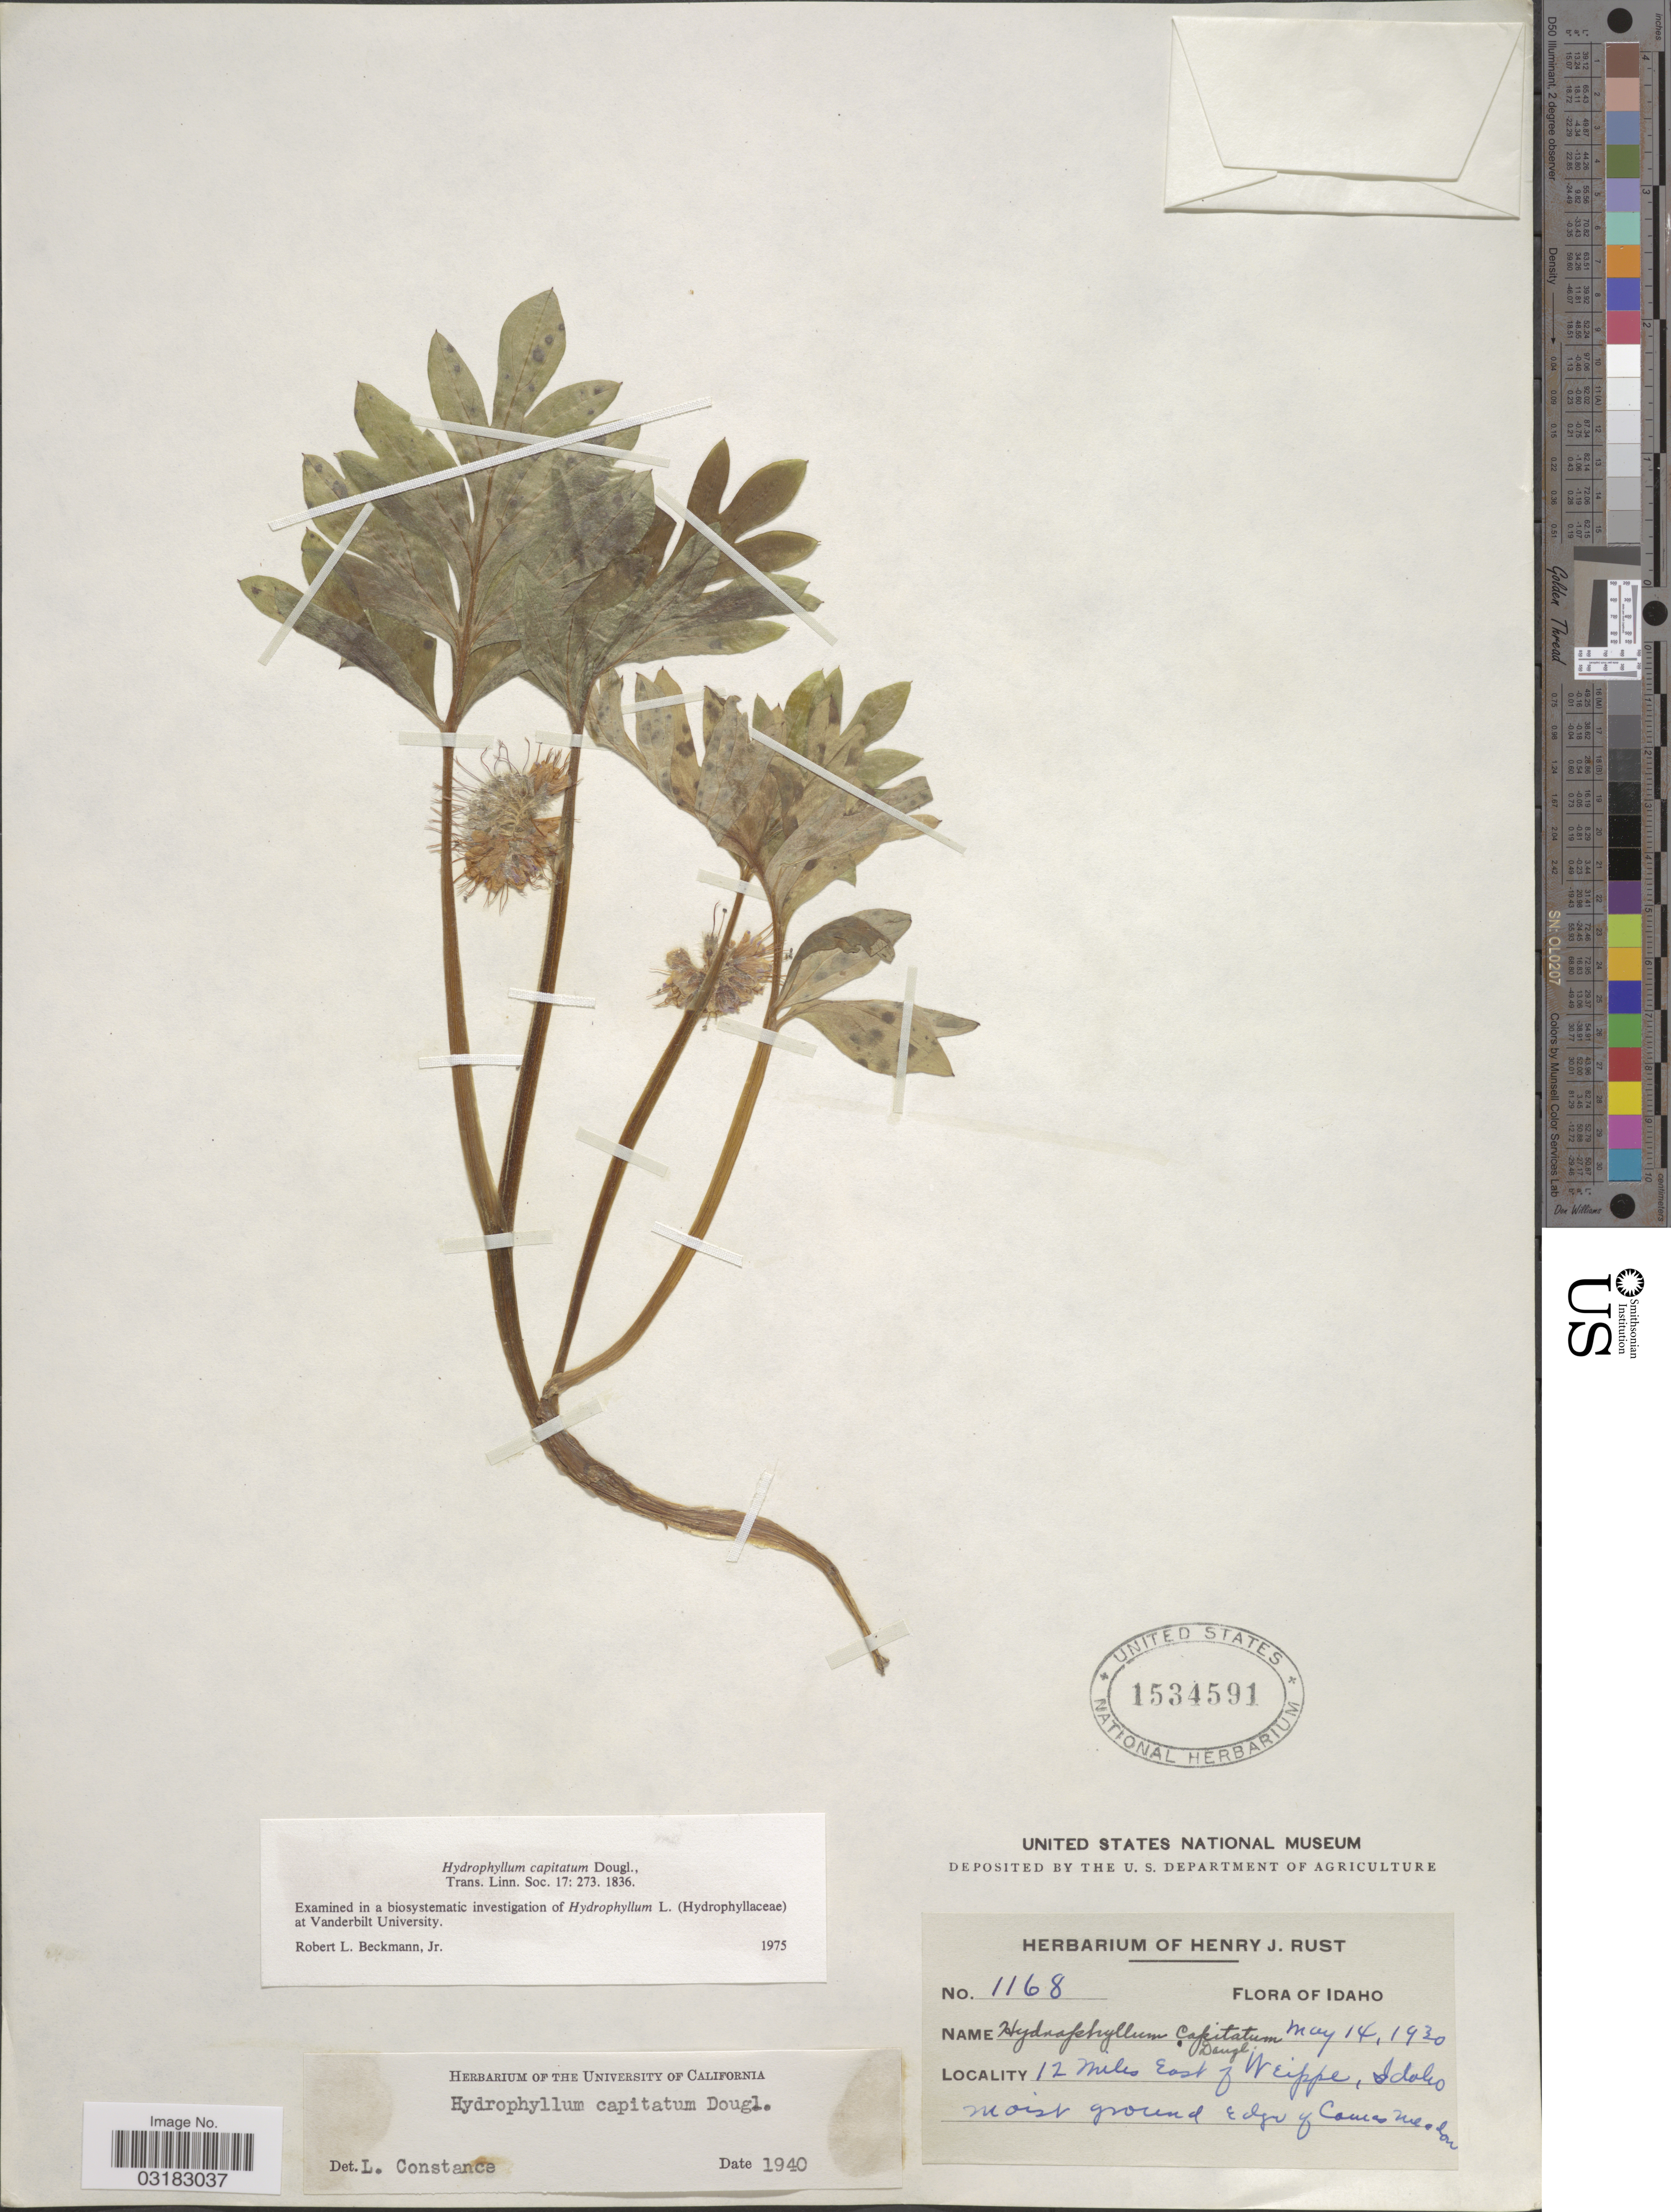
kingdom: Plantae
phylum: Tracheophyta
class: Magnoliopsida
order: Boraginales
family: Hydrophyllaceae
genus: Hydrophyllum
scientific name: Hydrophyllum capitatum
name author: Douglas ex Benth.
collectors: ex herb. Henry J. Rust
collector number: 1168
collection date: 1930-05-14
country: United States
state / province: Idaho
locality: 12 miles East of Weippe. Moist ground edge of Camas Meadow.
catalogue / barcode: US 1534591